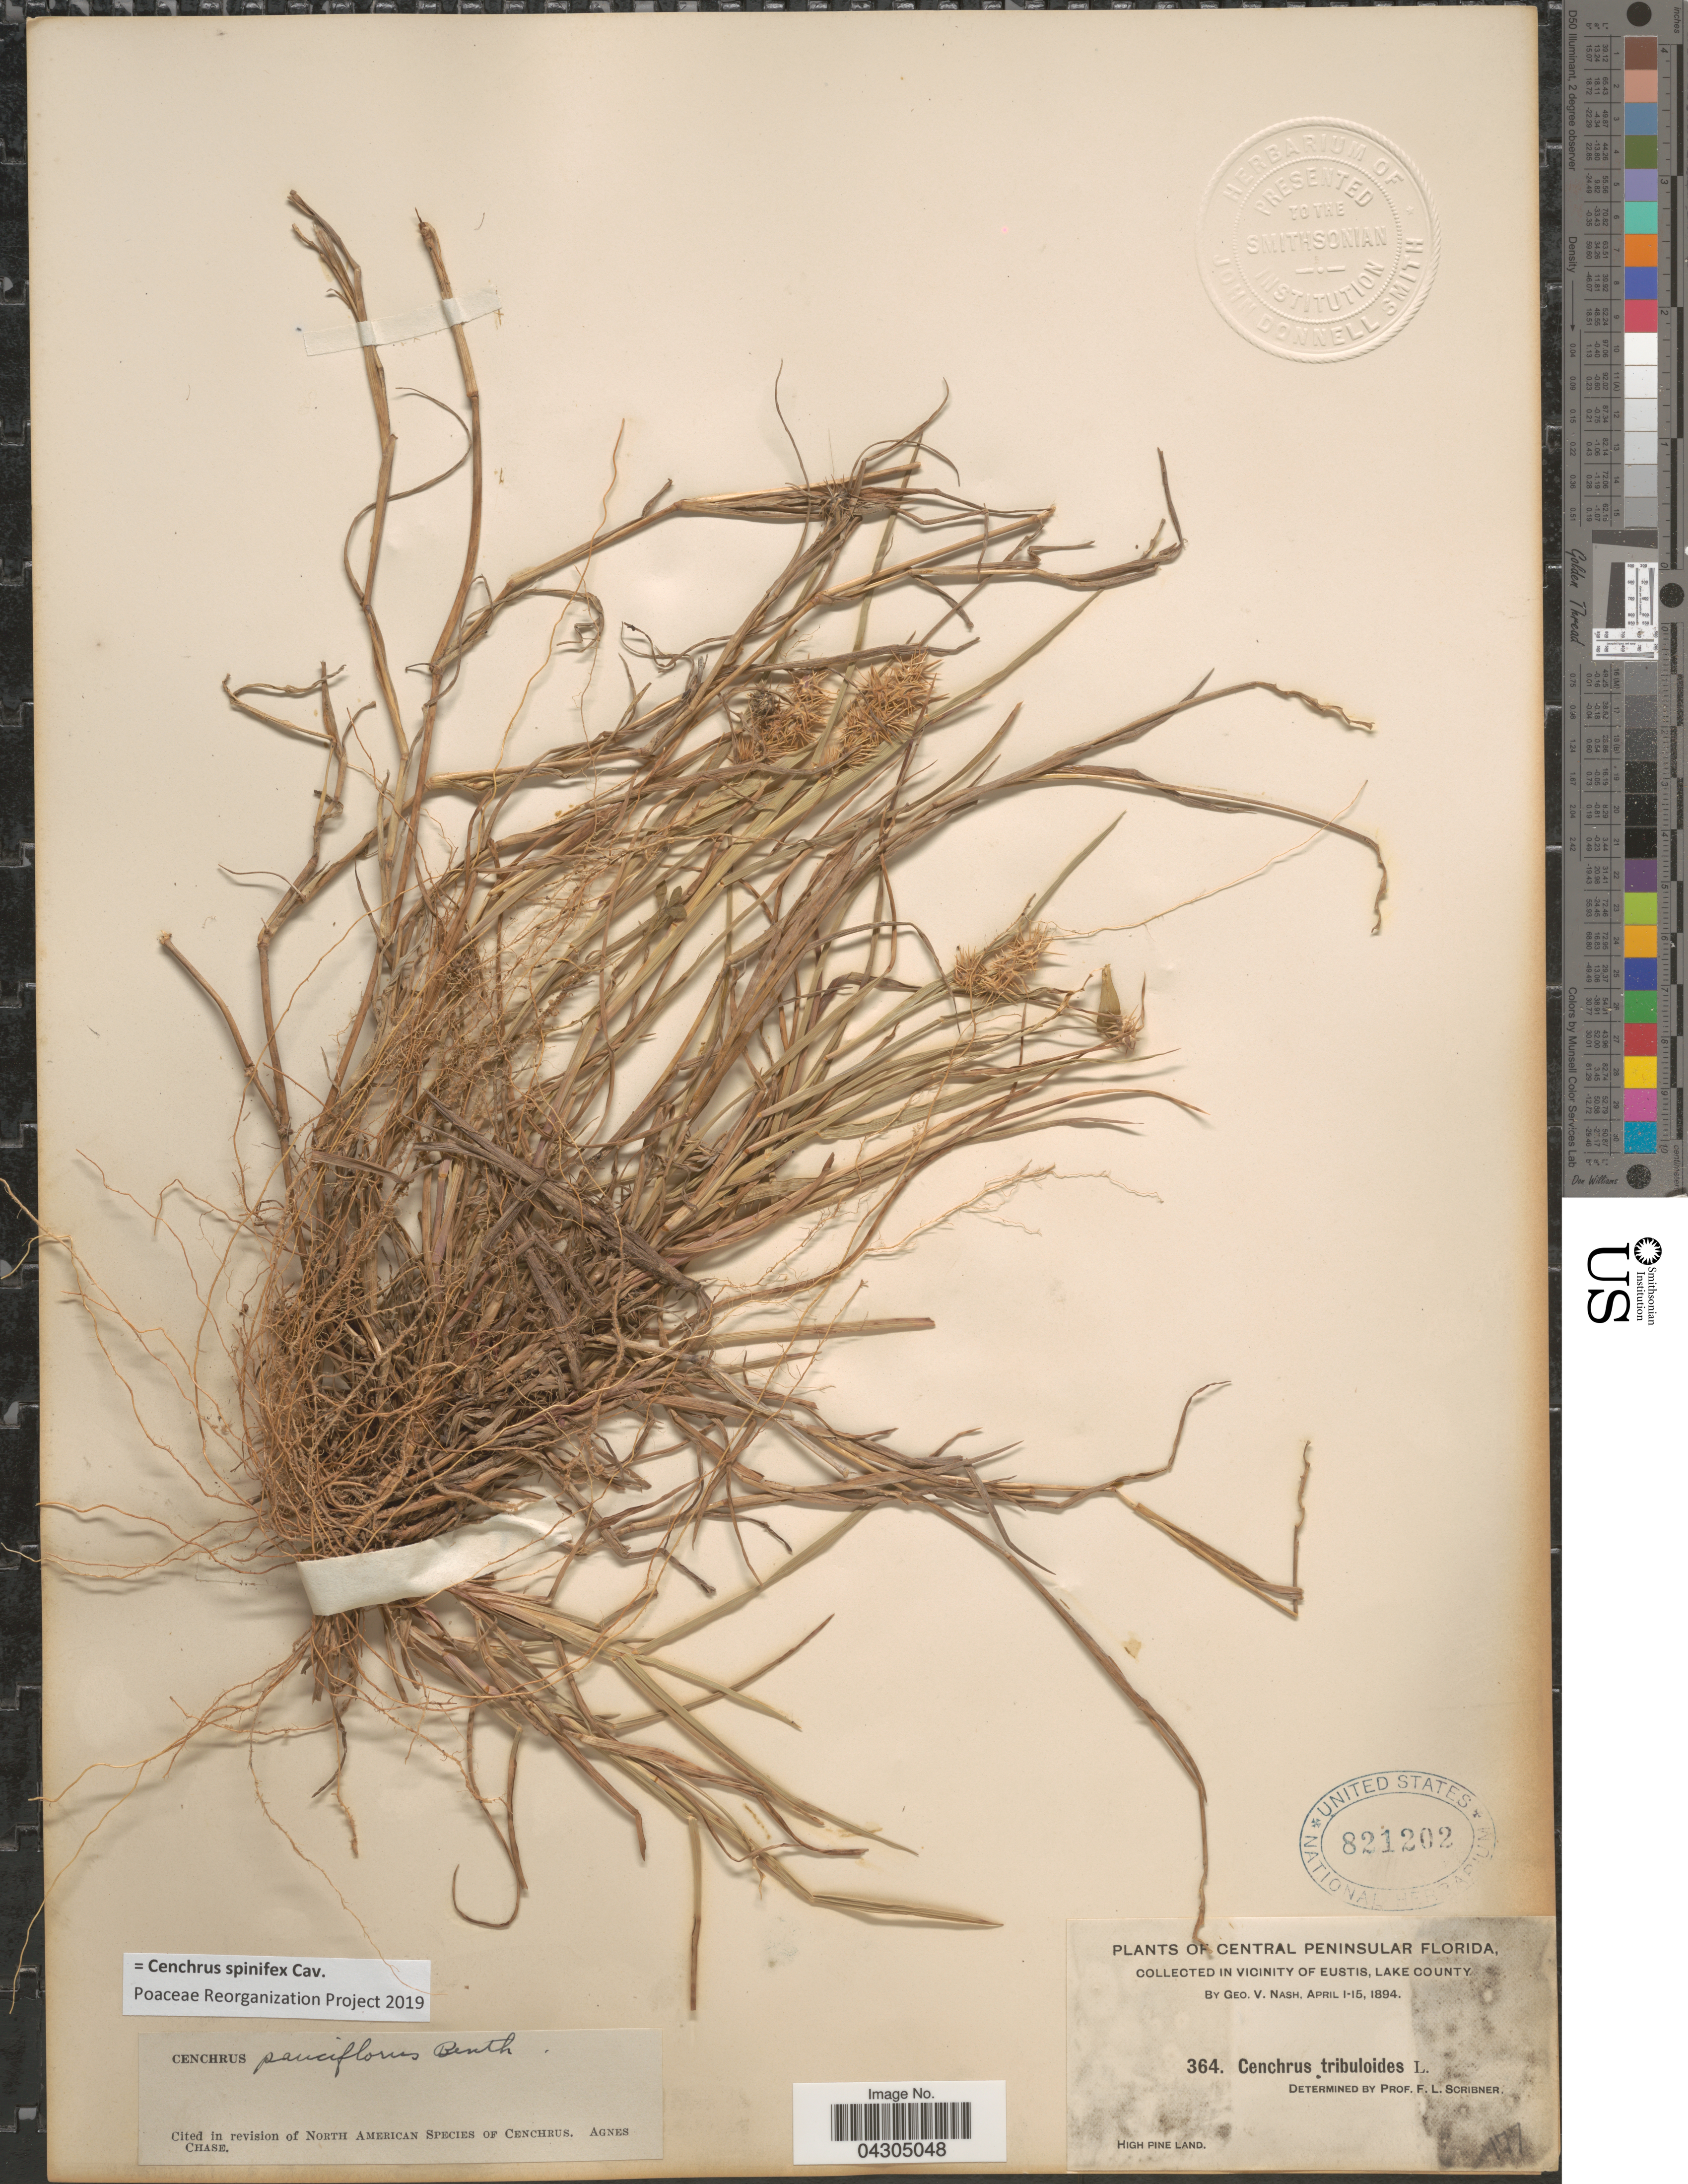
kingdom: Plantae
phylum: Tracheophyta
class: Liliopsida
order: Poales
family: Poaceae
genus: Cenchrus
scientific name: Cenchrus spinifex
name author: Cav.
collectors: G. V. Nash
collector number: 364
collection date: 1894-04-01/1894-04-15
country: United States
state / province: Florida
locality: Central Peninsular Florida, in vicinity of Eustis, Lake County.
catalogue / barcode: US 821202